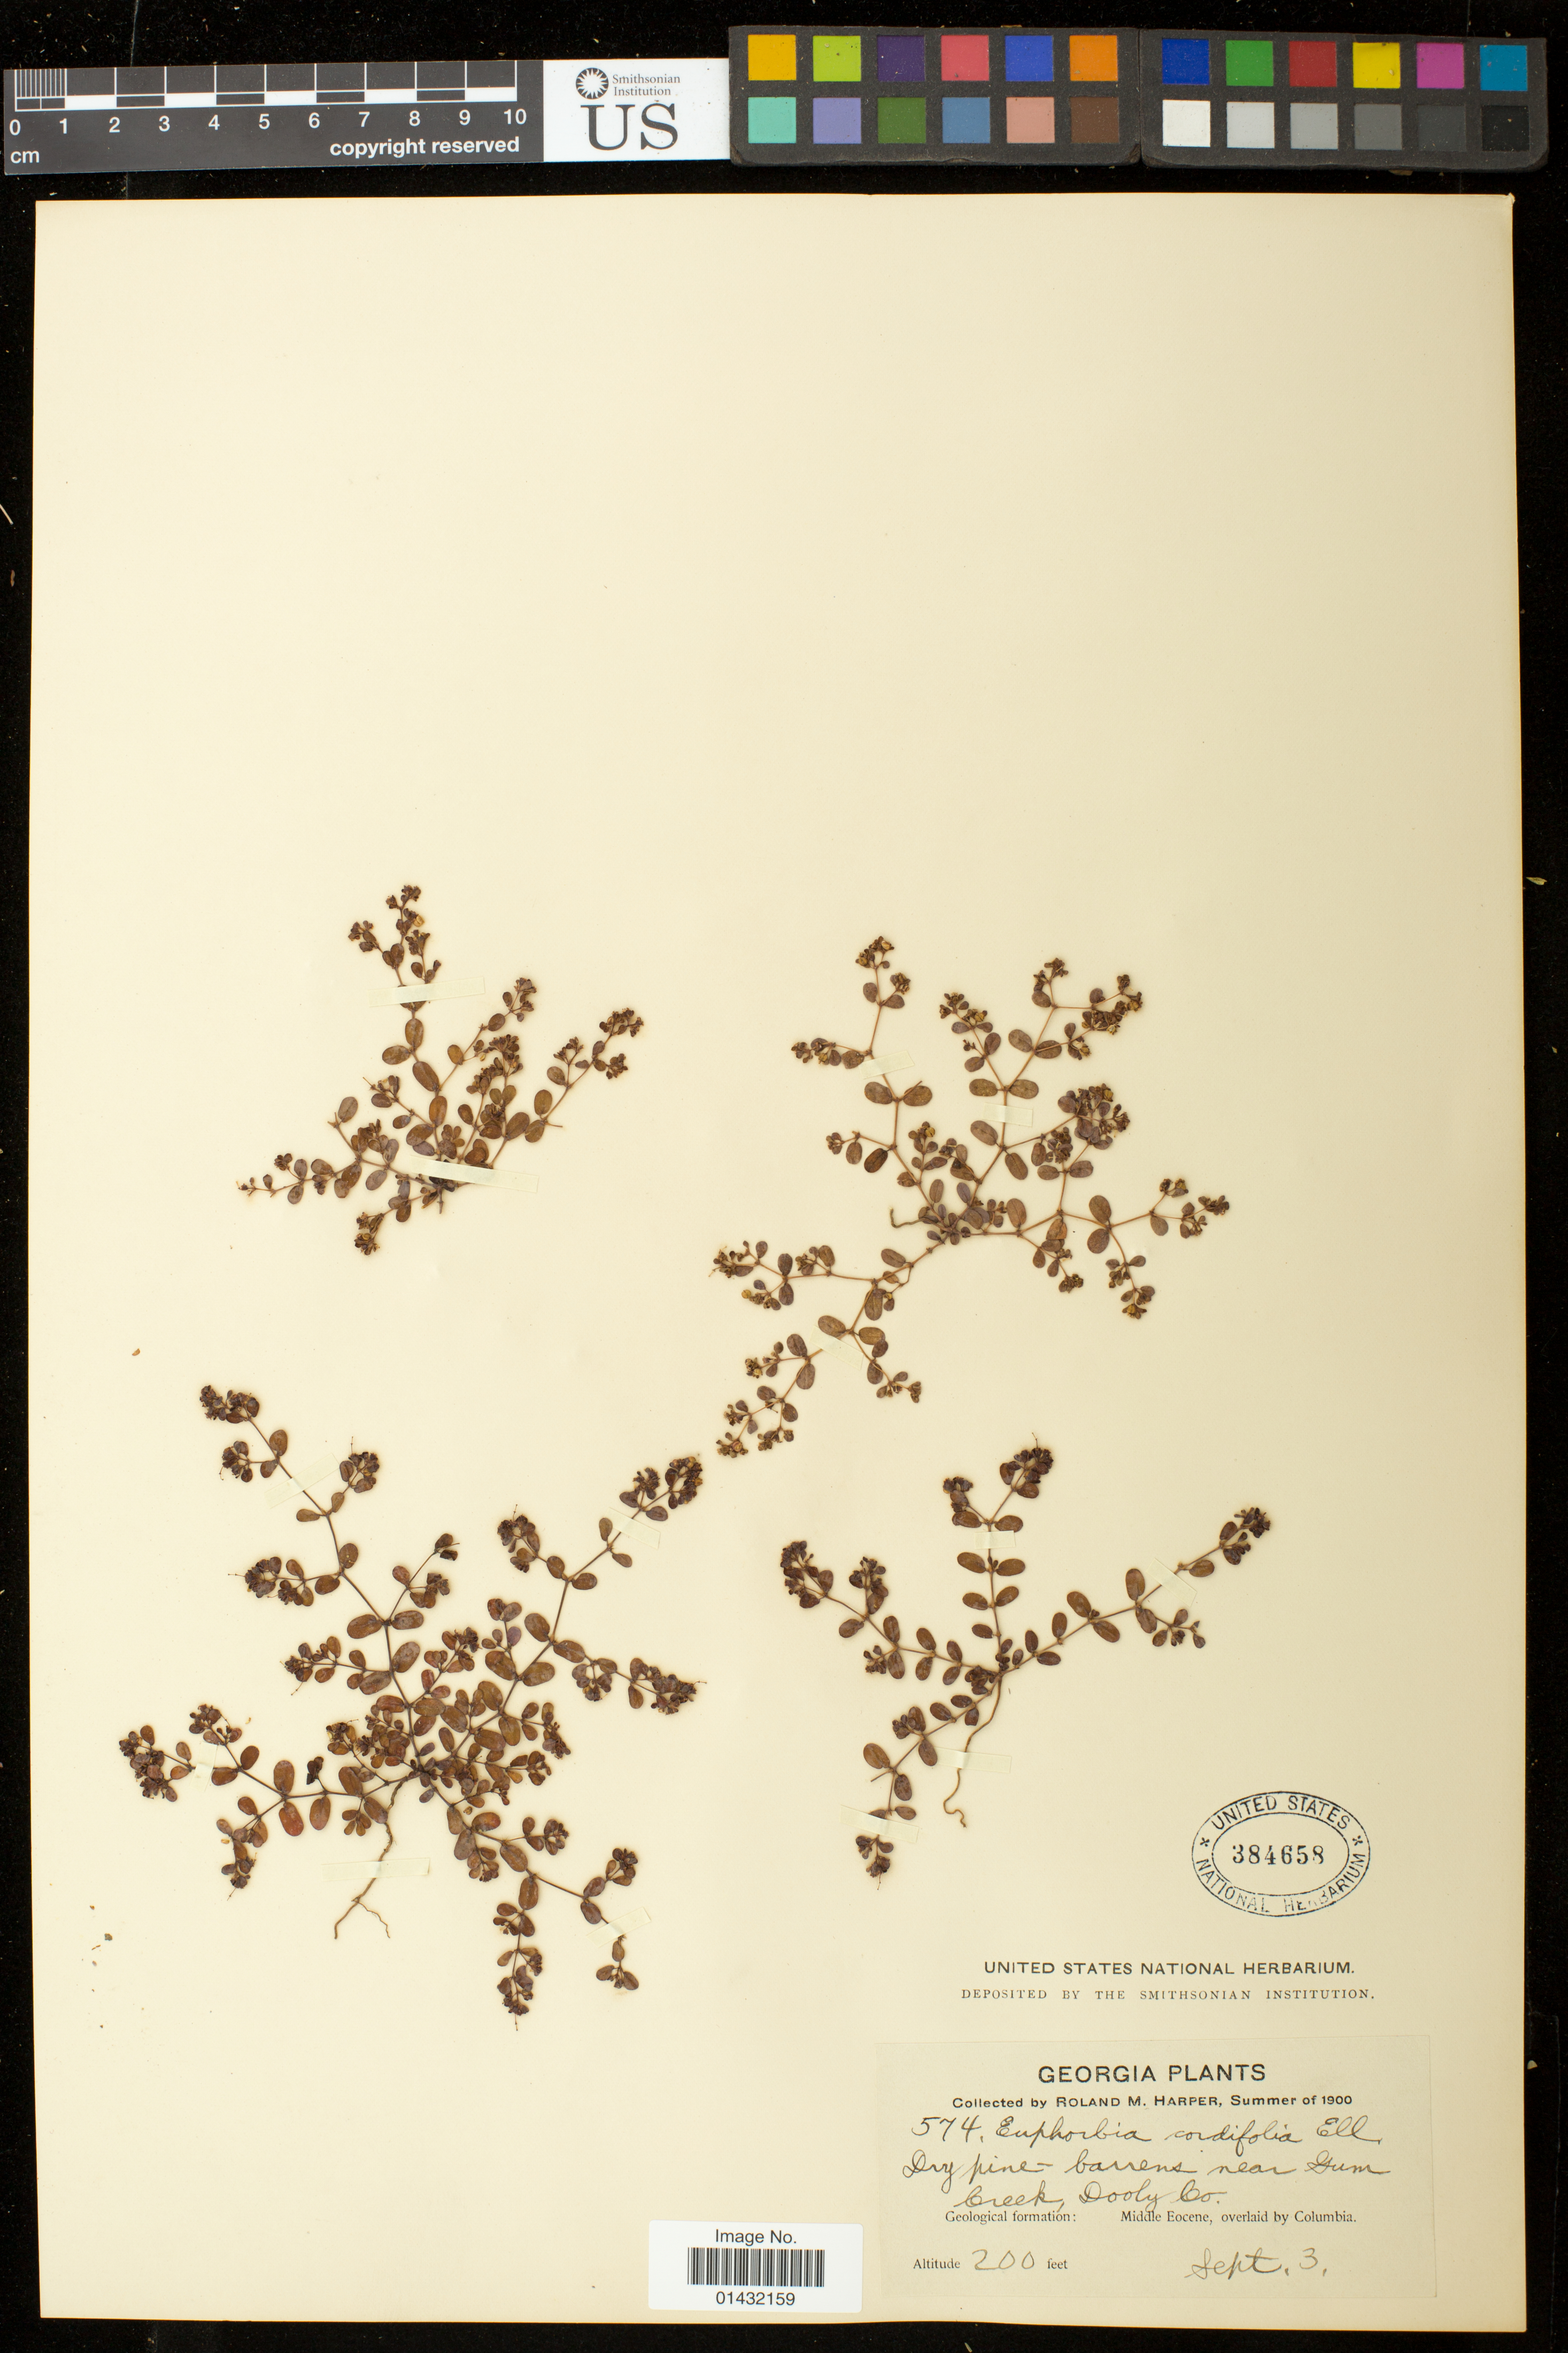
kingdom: Plantae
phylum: Tracheophyta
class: Magnoliopsida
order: Malpighiales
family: Euphorbiaceae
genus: Euphorbia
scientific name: Euphorbia cordifolia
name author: C.A. Mey. & Boiss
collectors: R. M. Harper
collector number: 574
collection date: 1900-09-03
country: United States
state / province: Georgia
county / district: Dooly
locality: Near Gum Creek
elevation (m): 61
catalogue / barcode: US 384658